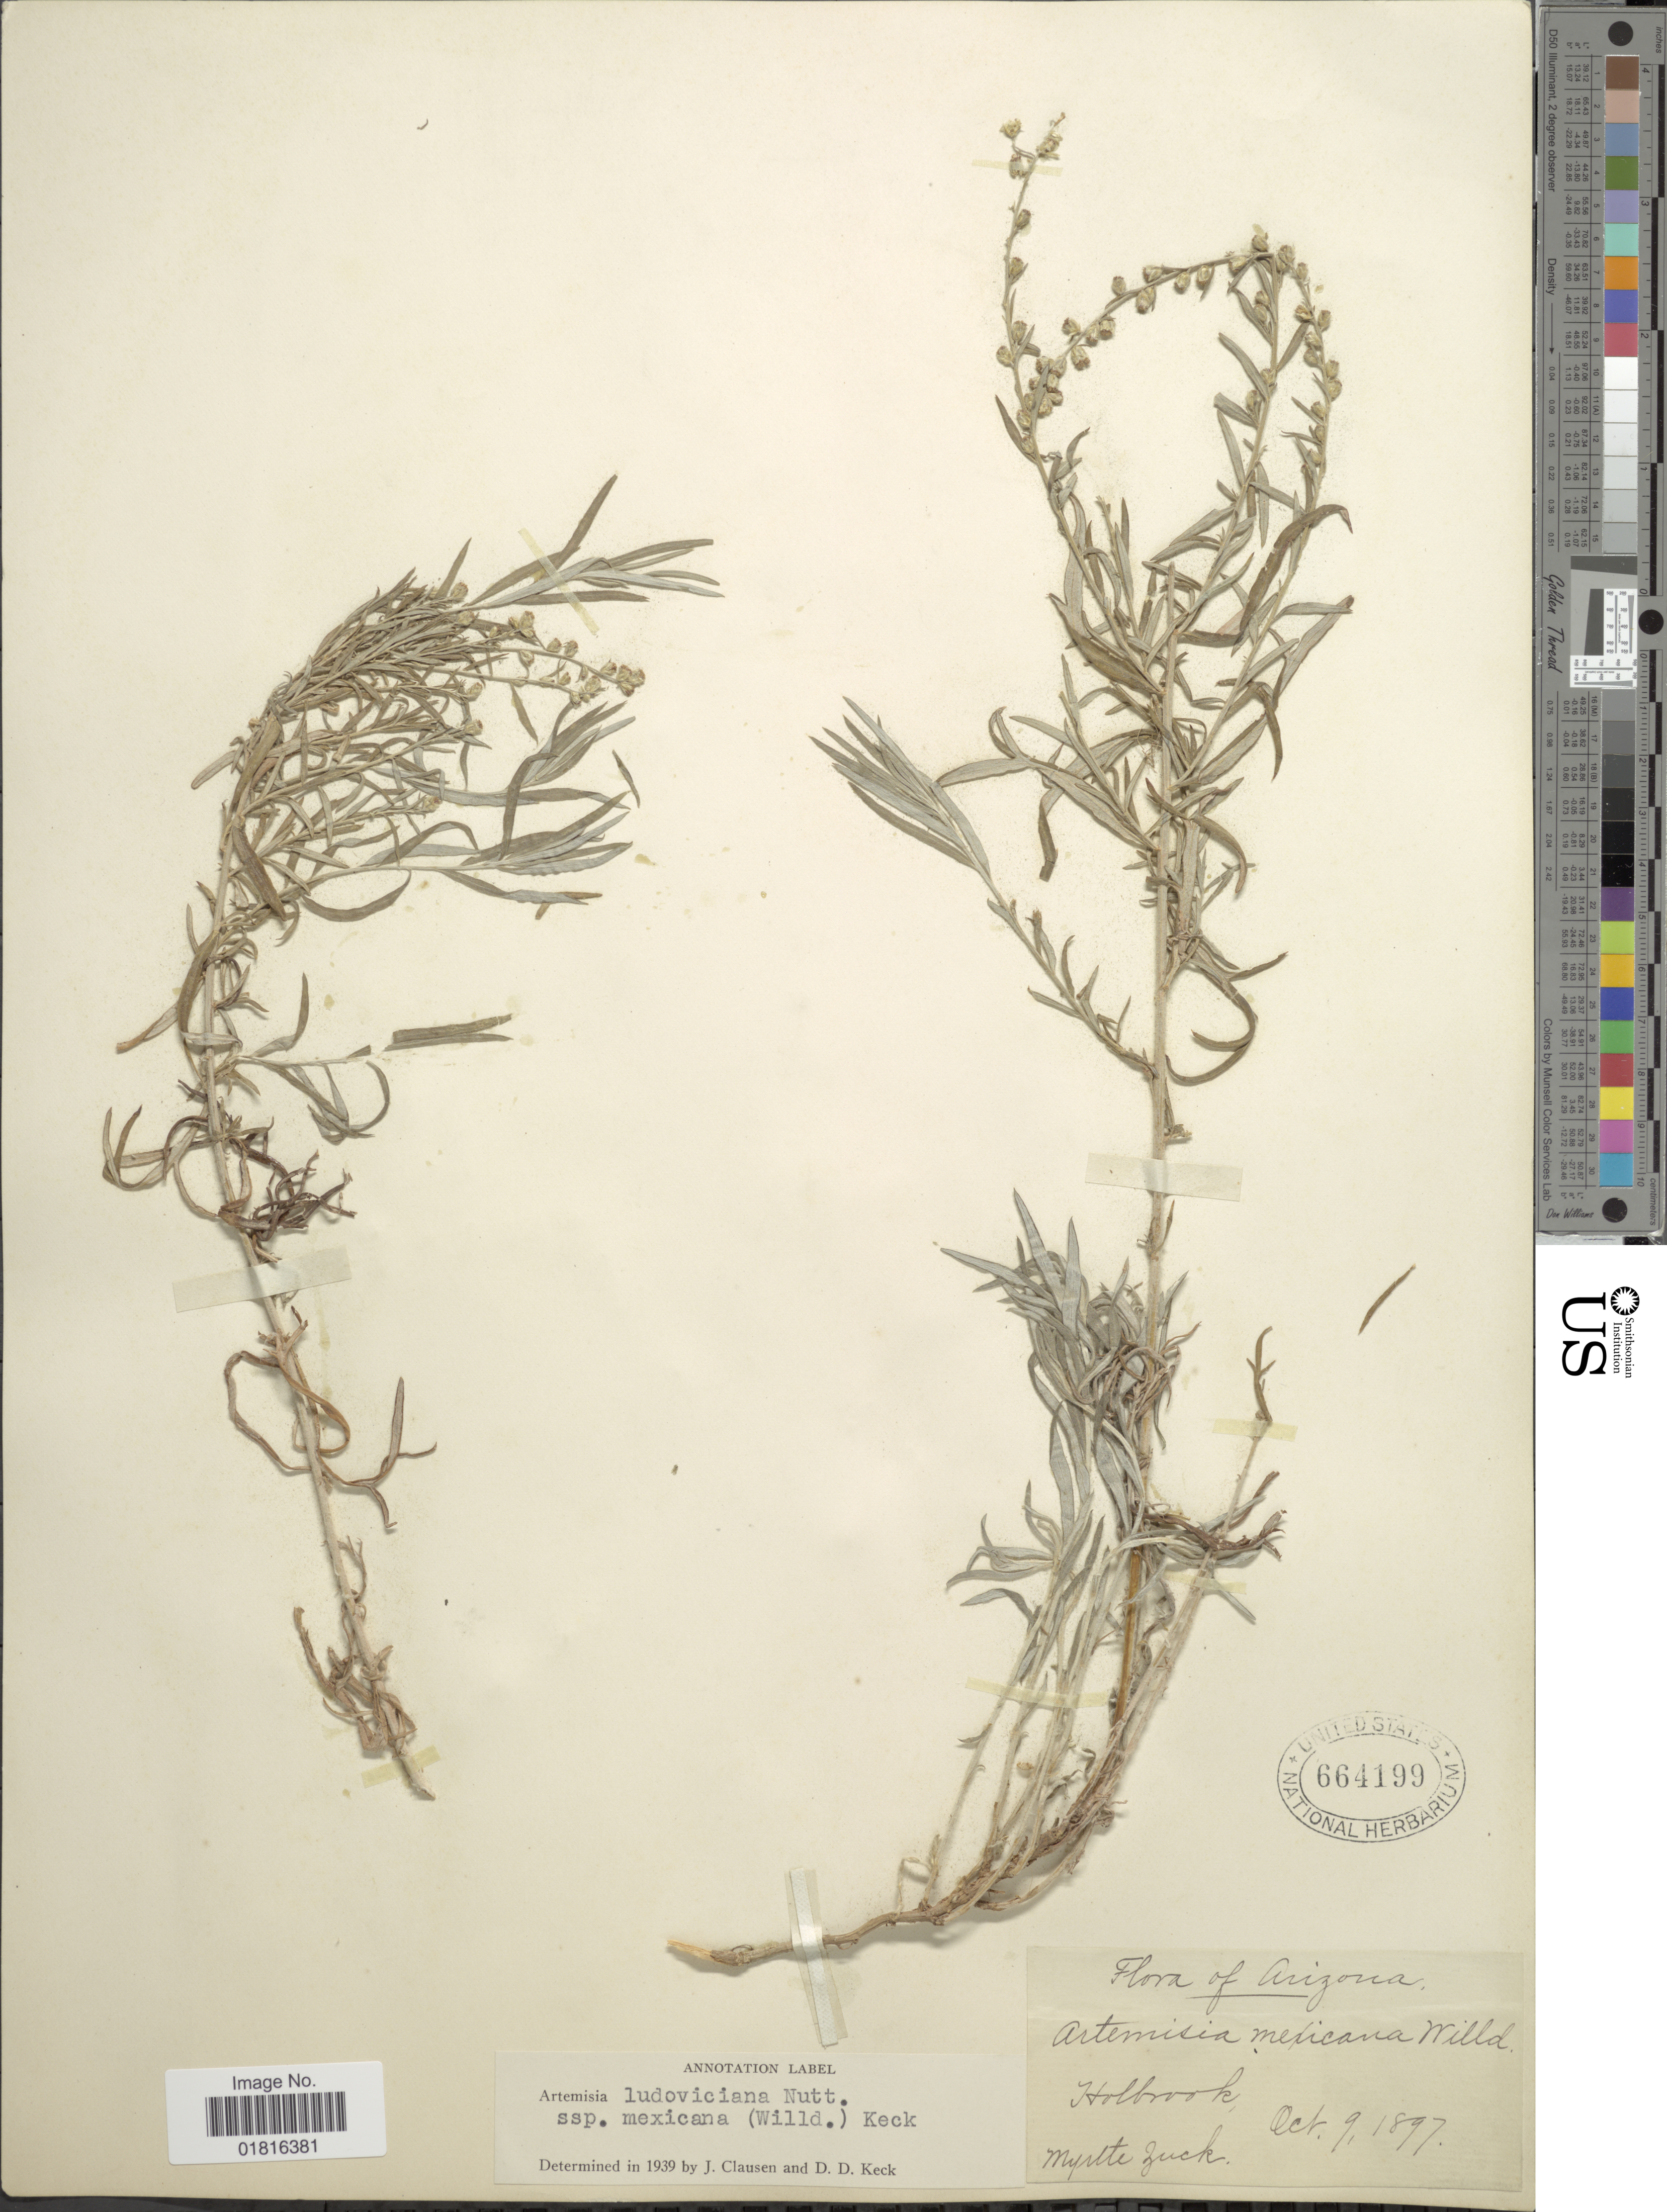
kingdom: Plantae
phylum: Tracheophyta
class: Magnoliopsida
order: Asterales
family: Asteraceae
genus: Artemisia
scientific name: Artemisia ludoviciana subsp. mexicana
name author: (Willd. ex Spreng.) D.D. Keck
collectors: M. Zuck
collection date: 1897-10-09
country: United States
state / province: Arizona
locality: Hollbrook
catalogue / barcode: US 664199